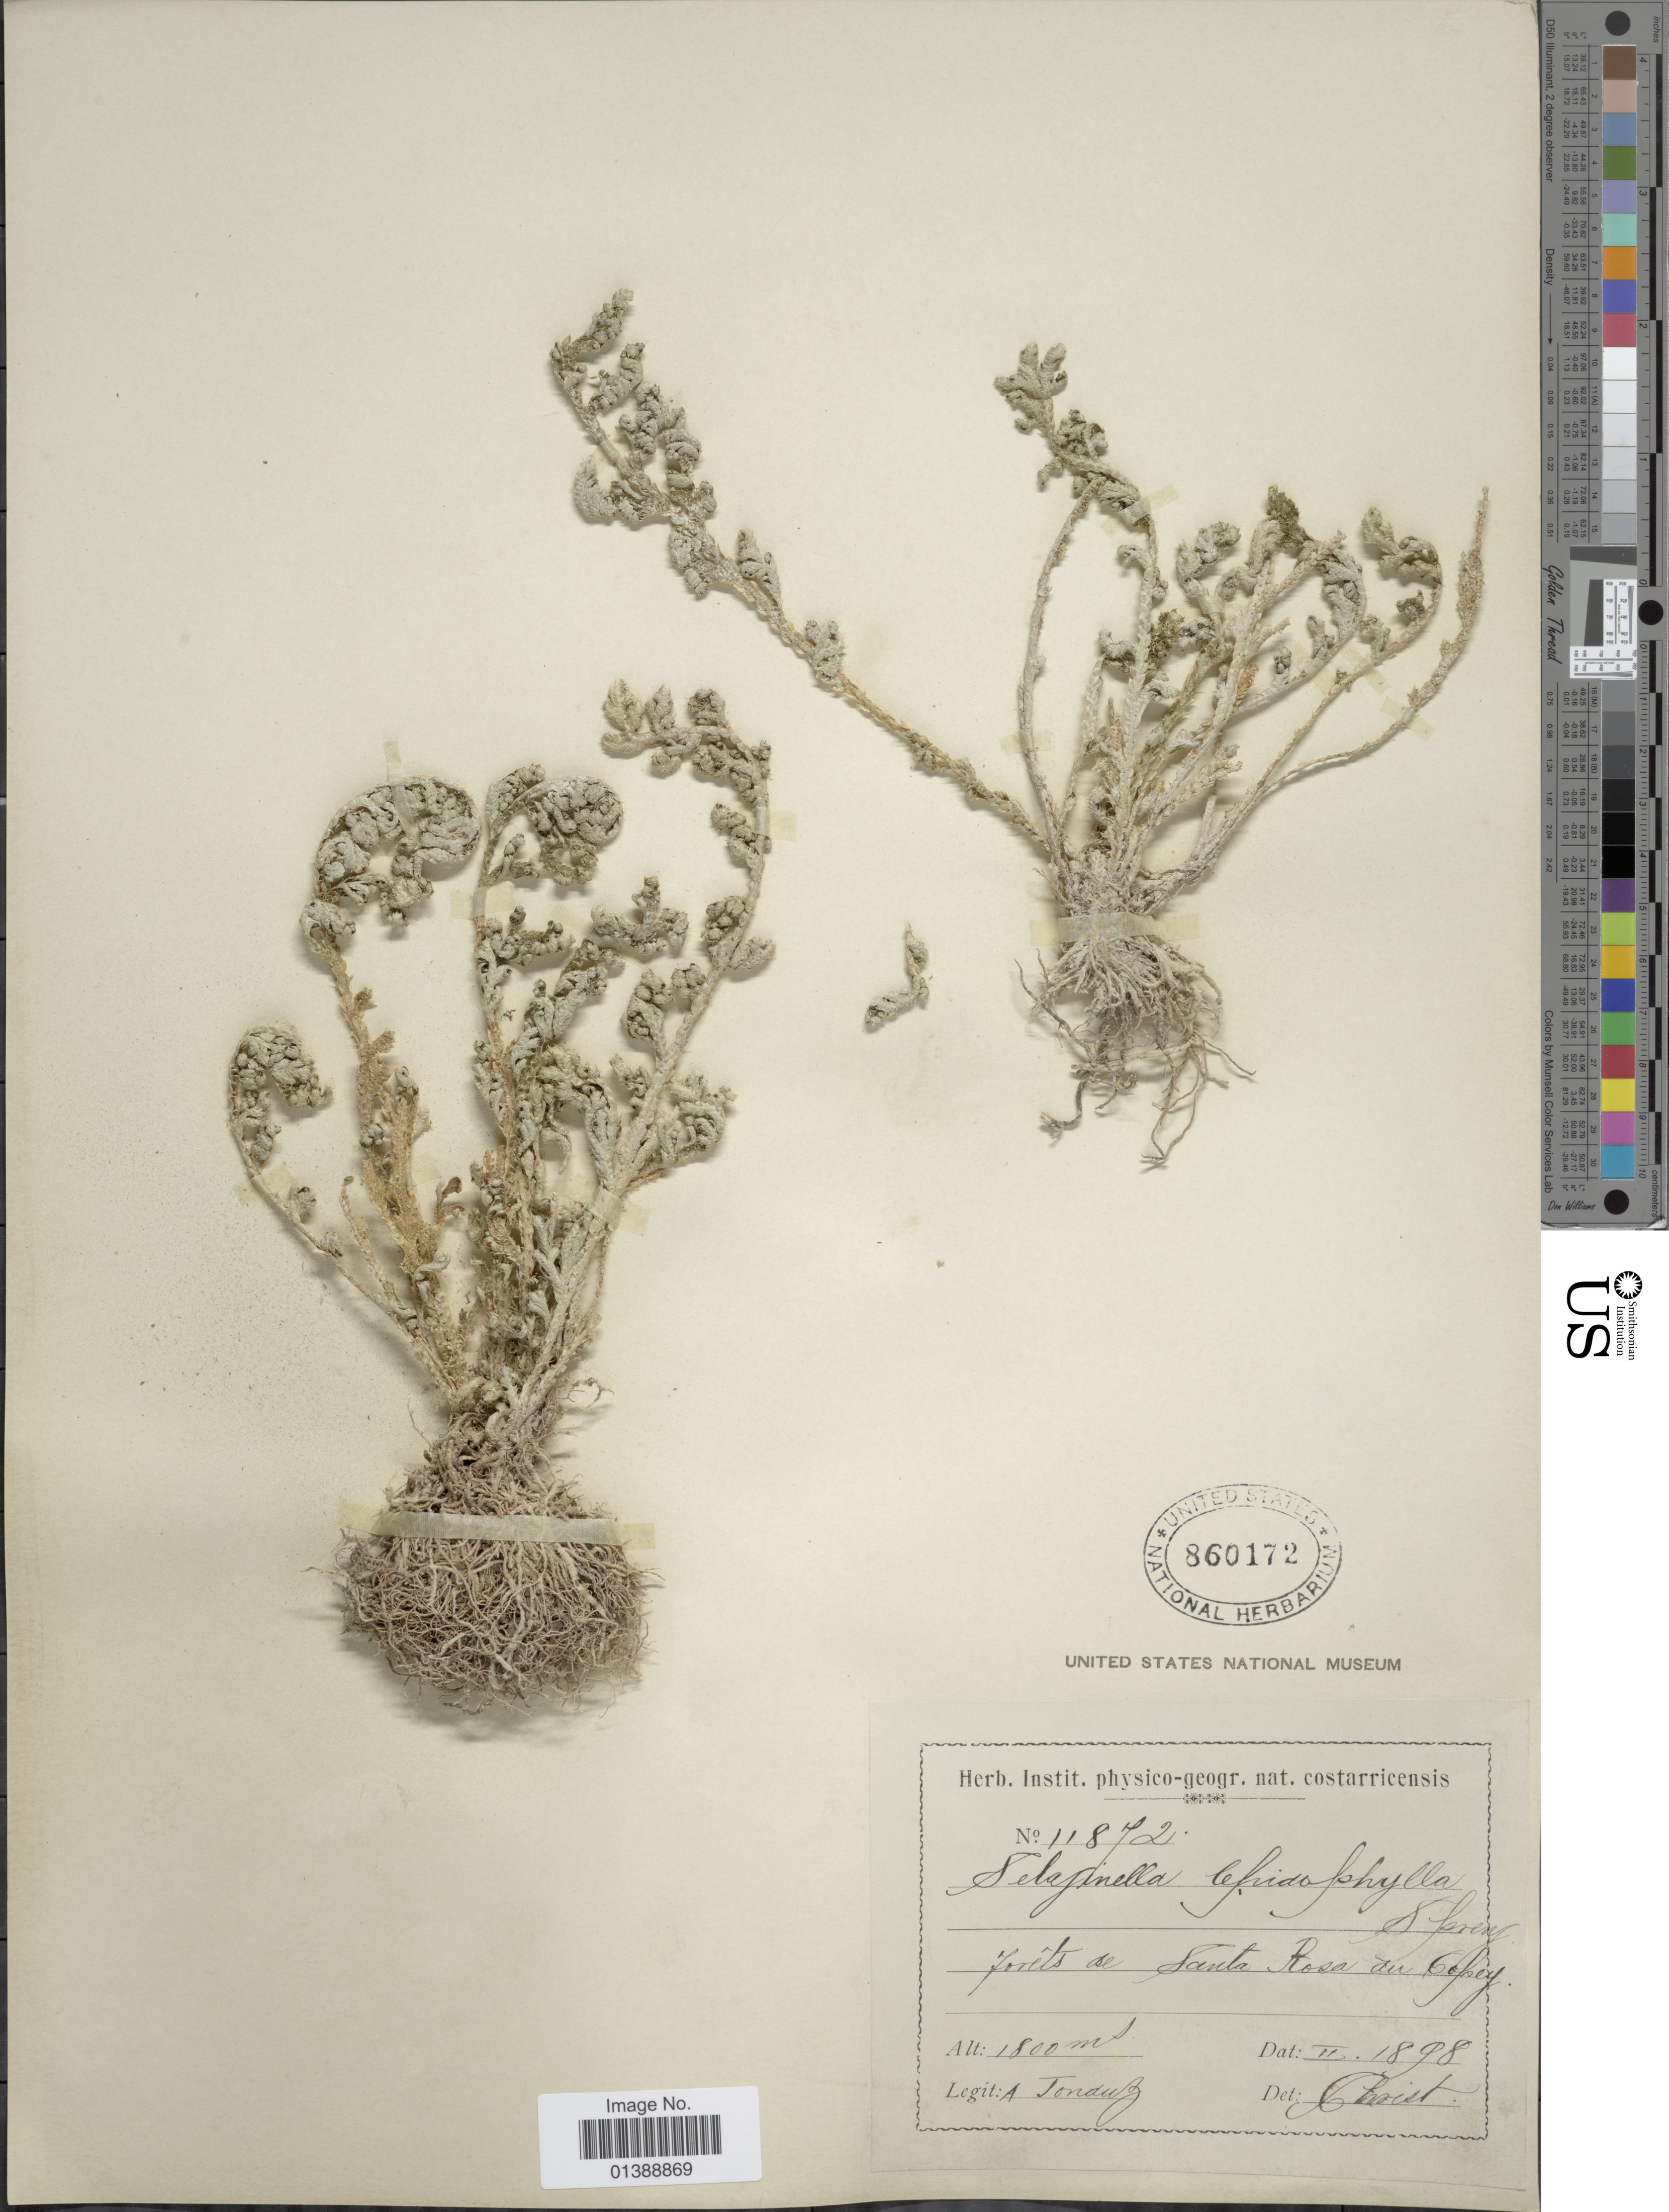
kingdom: Plantae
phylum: Tracheophyta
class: Lycopodiopsida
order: Selaginellales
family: Selaginellaceae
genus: Selaginella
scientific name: Selaginella pallescens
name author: (C. Presl) Spring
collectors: A. Tonduz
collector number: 11872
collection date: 1898-02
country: Costa Rica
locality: Forêts de Santa Rosa du Copey.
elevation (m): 1800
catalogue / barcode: US 860172